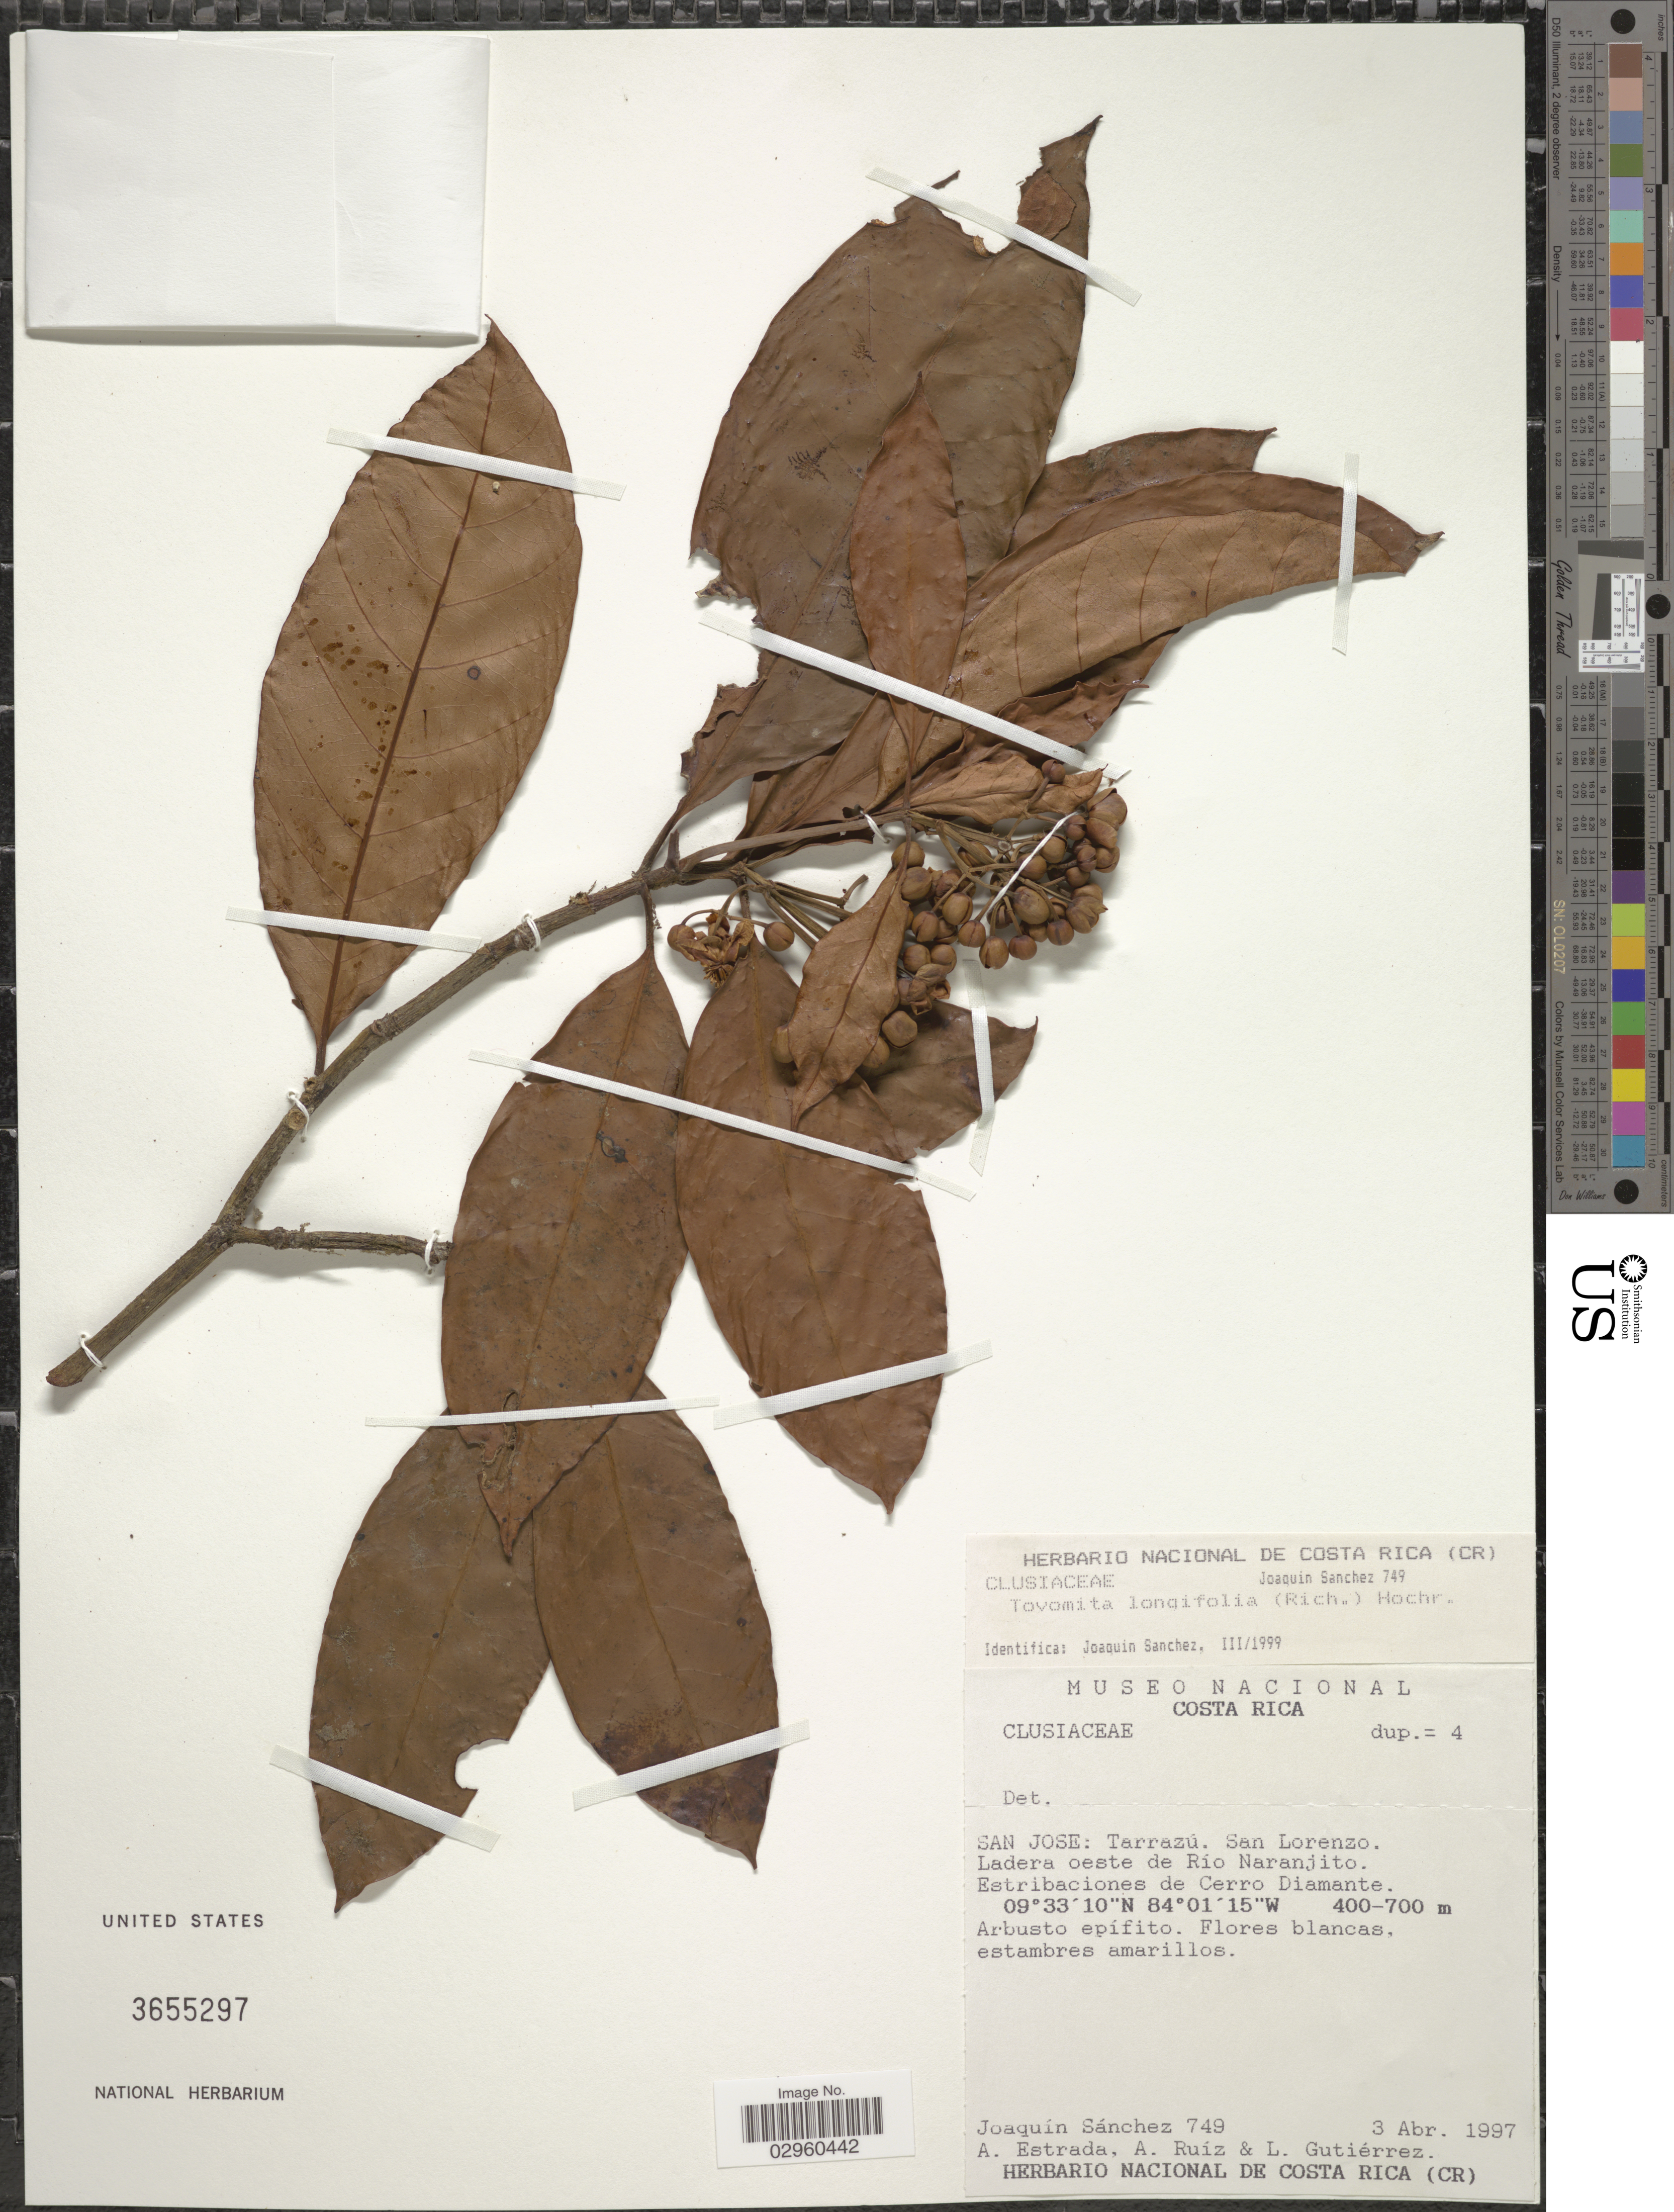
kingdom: Plantae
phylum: Tracheophyta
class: Magnoliopsida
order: Malpighiales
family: Clusiaceae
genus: Tovomita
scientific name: Tovomita longifolia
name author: (Rich.) Hochr.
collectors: J. Sánchez, A. Estrada, A. Ruiz & L. Gutiérrez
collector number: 749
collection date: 1997-04-03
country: Costa Rica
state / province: San José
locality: San Jose: Tarrazu. San Lorenzo. Ladera oeste de Rio Naranjito. Estribaciones de Cerro Diamante.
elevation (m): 400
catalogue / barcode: US 3655297